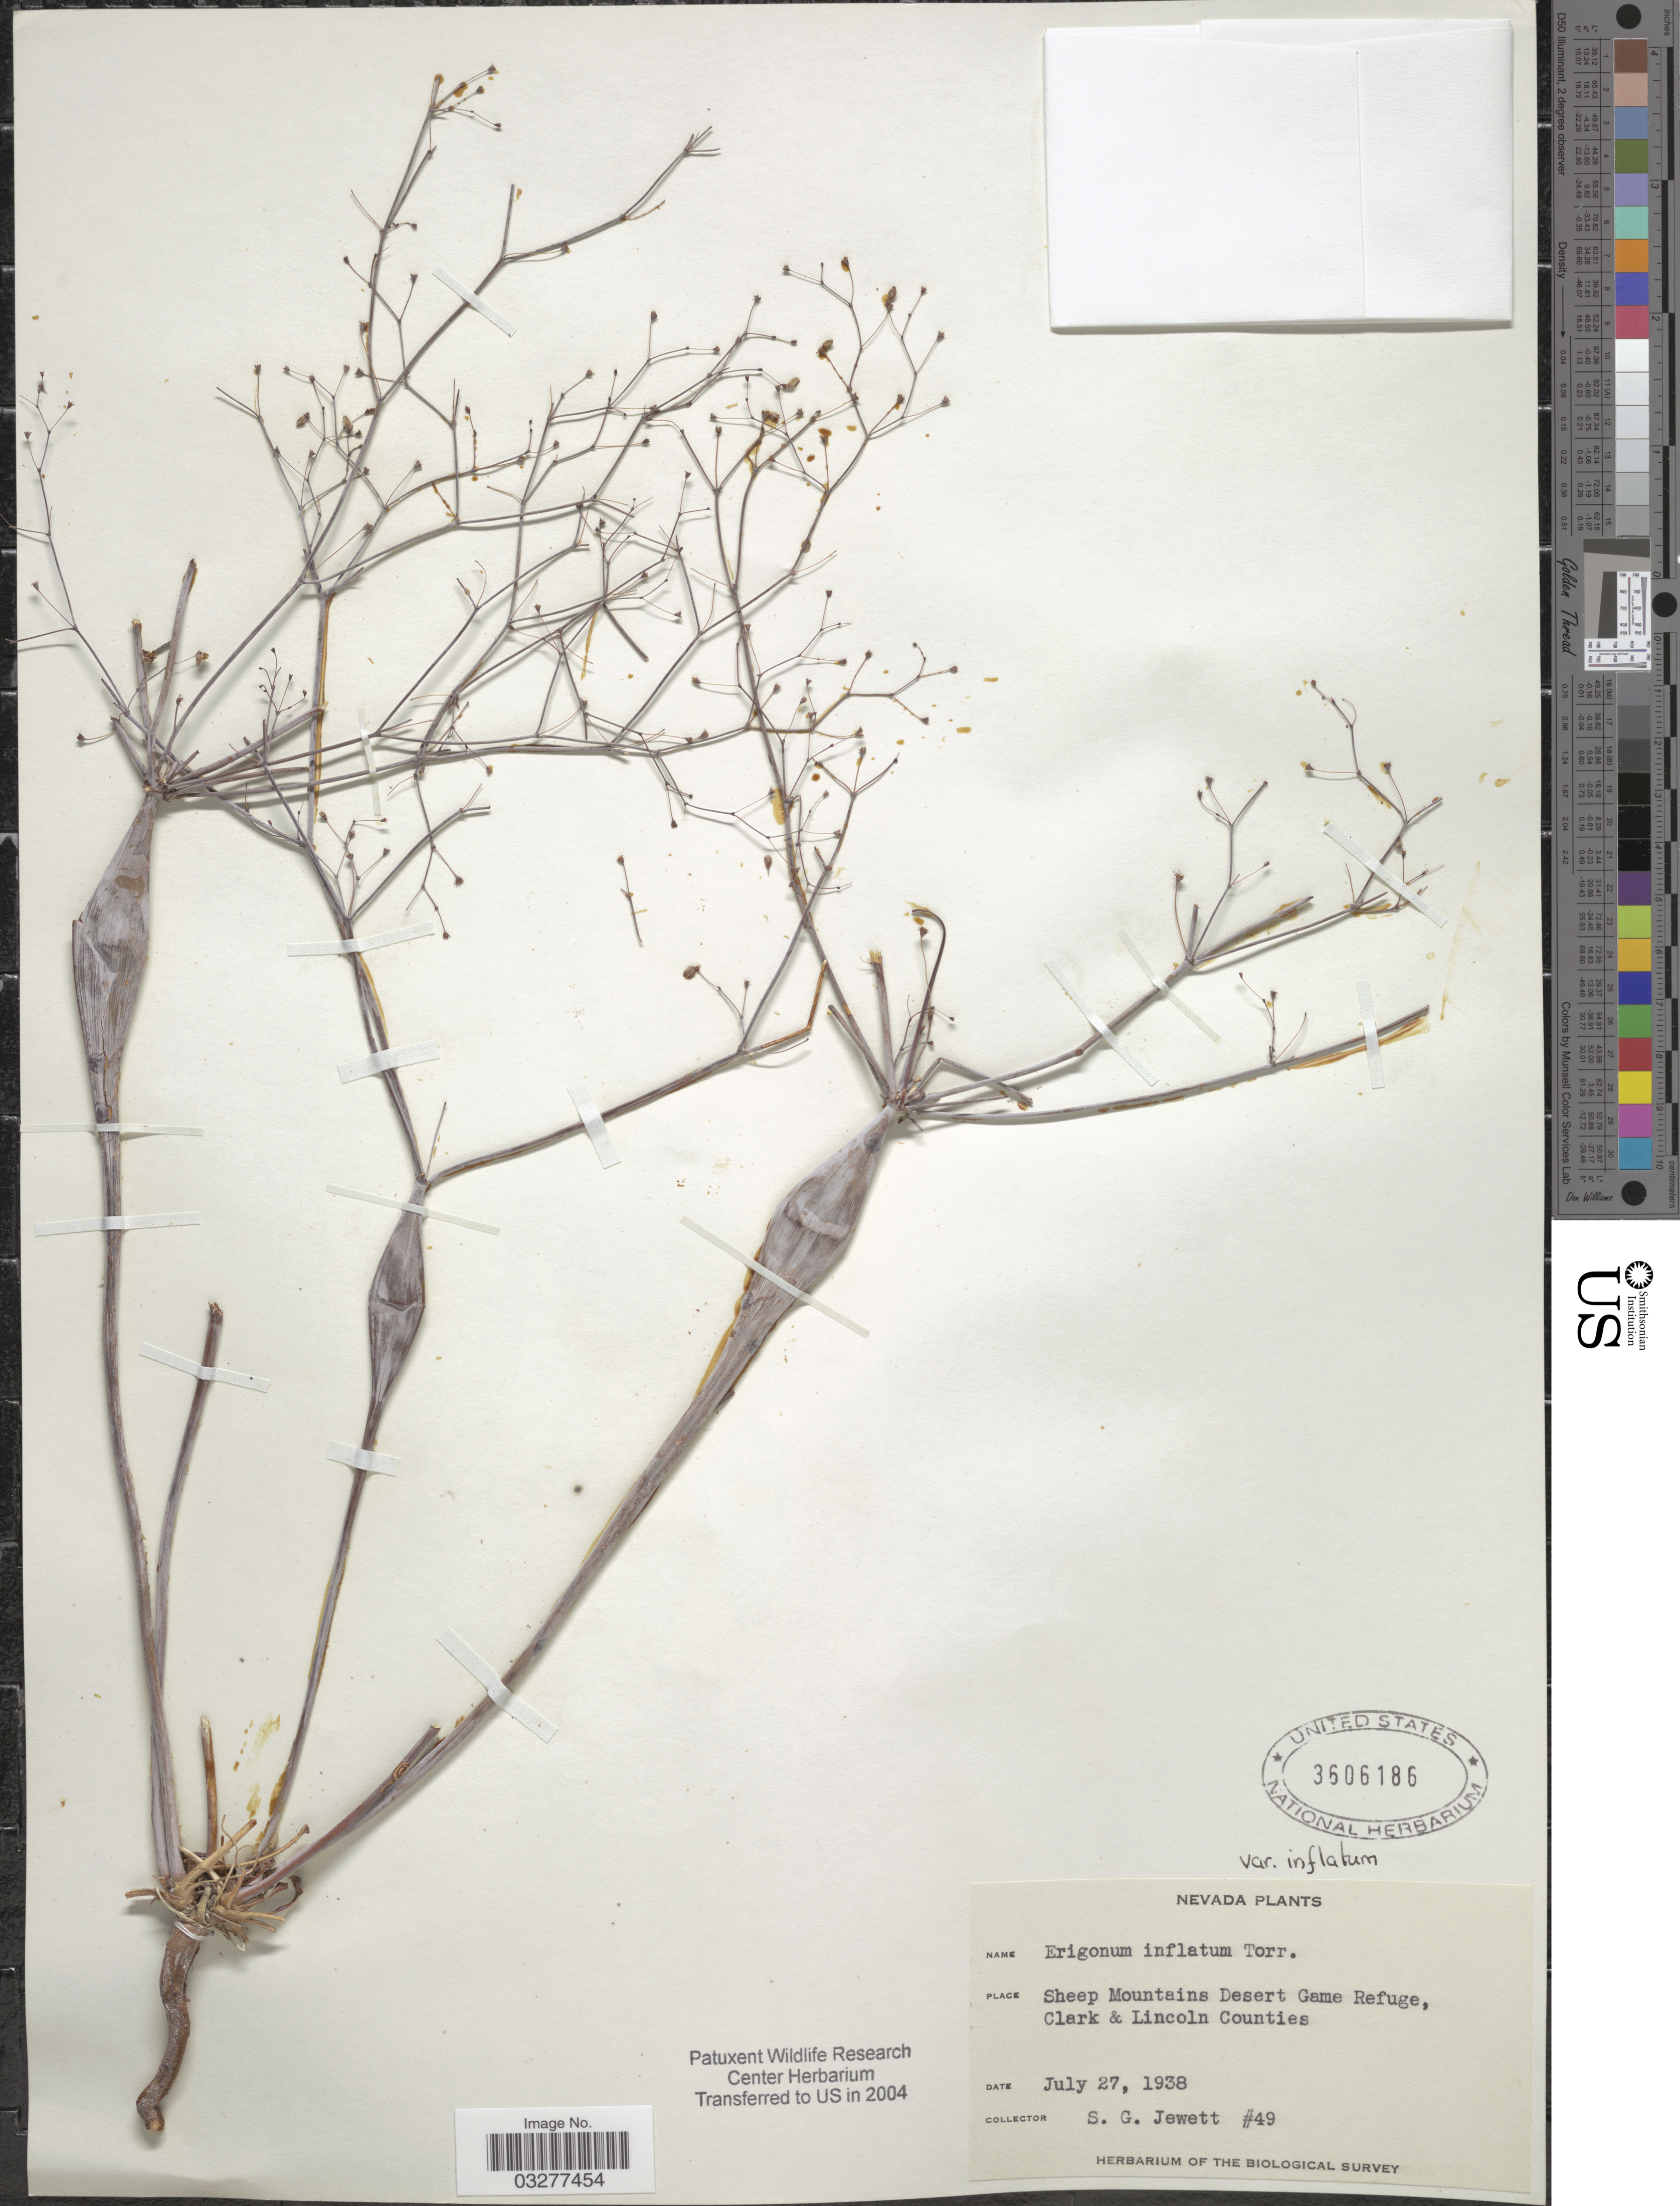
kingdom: Plantae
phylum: Tracheophyta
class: Magnoliopsida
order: Caryophyllales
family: Polygonaceae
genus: Eriogonum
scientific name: Eriogonum inflatum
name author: Torr. & Frém.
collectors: S. Jewett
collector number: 49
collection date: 1938-07-27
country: United States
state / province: Nevada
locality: Sheep Mountains Desert Game Refuge, Clark & Lincoln Counties.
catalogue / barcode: US 3606186